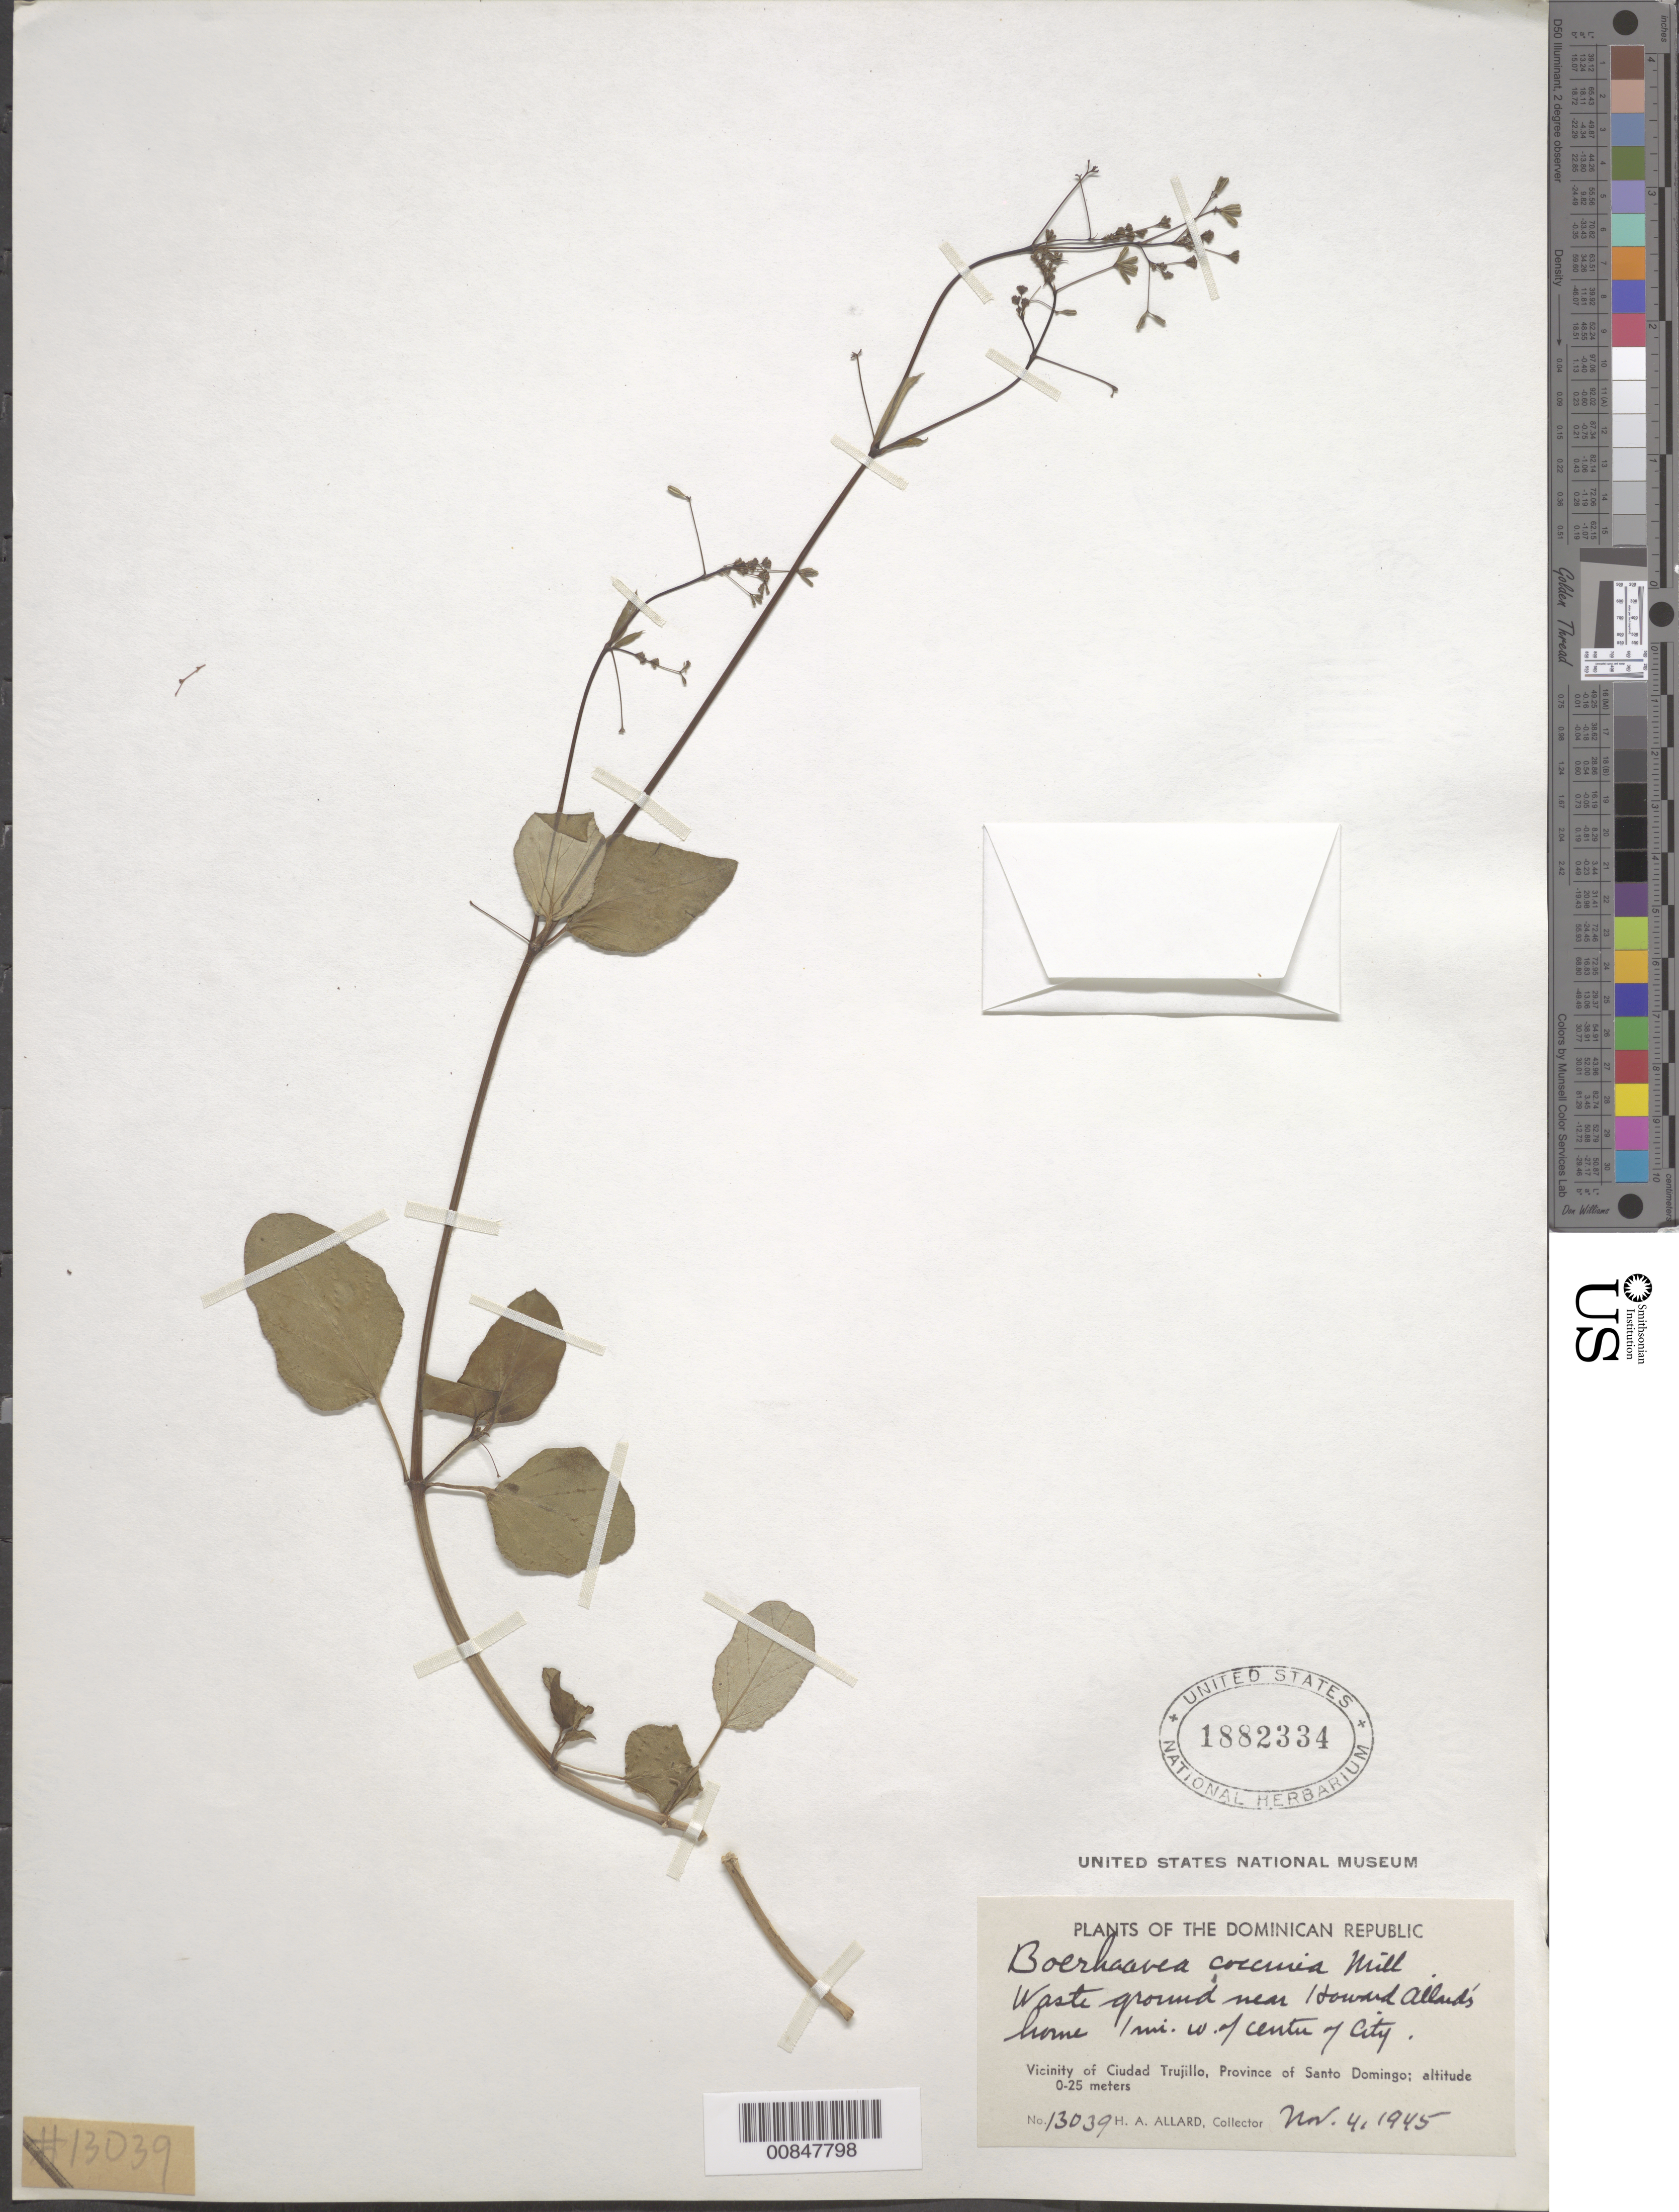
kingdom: Plantae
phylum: Tracheophyta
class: Magnoliopsida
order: Caryophyllales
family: Nyctaginaceae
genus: Boerhavia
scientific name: Boerhavia coccinea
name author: Mill.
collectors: H. A. Allard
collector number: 13039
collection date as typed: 04 Nov 1945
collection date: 1945-11-04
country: Dominican Republic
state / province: Distrito Nacional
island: Hispaniola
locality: Vicinity of Ciudad Trujillo, Province of Santo Domingo (obsolete). Near Howard Allard's home, 1 mi. W of center of city.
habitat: Waste ground.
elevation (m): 0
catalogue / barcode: US 1882334